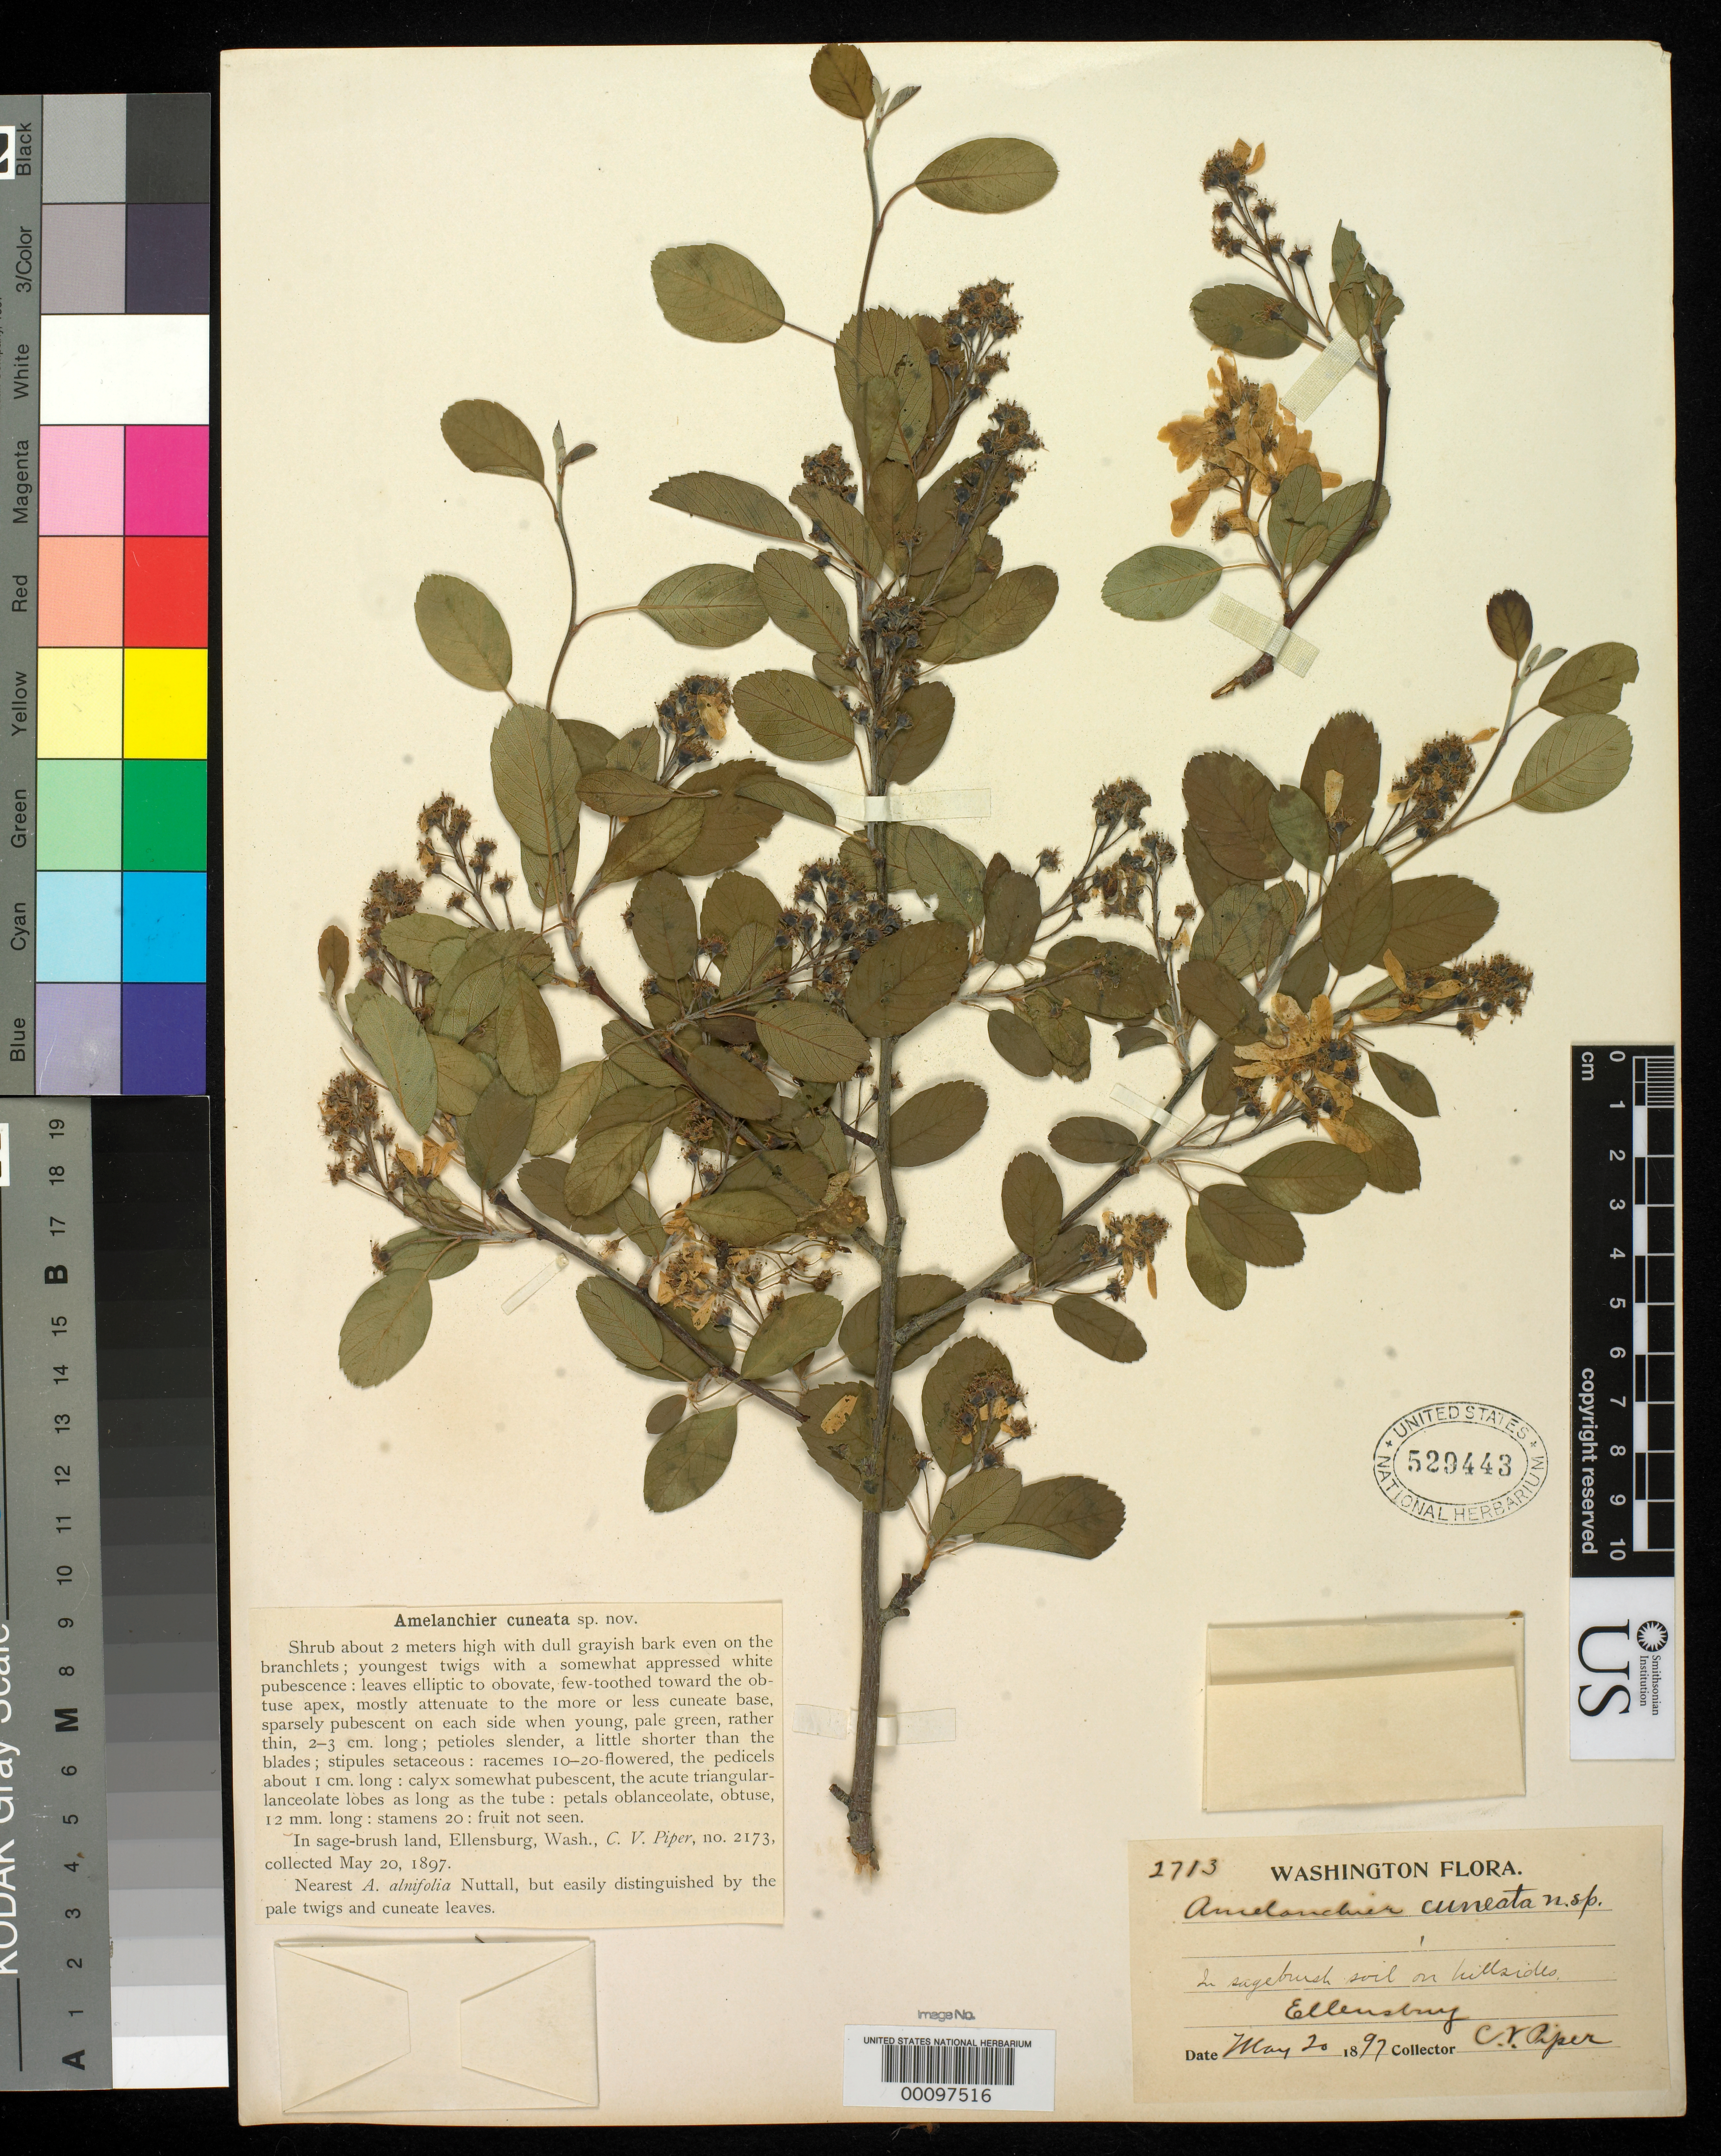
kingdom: Plantae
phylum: Tracheophyta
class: Magnoliopsida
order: Rosales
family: Rosaceae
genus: Amelanchier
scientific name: Amelanchier cuneata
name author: Piper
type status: Type Collection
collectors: C. V. Piper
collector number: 2173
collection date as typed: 20 May 1897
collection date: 1897-05-20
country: United States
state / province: Washington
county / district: Kittitas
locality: Ellensburg.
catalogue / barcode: US 529443